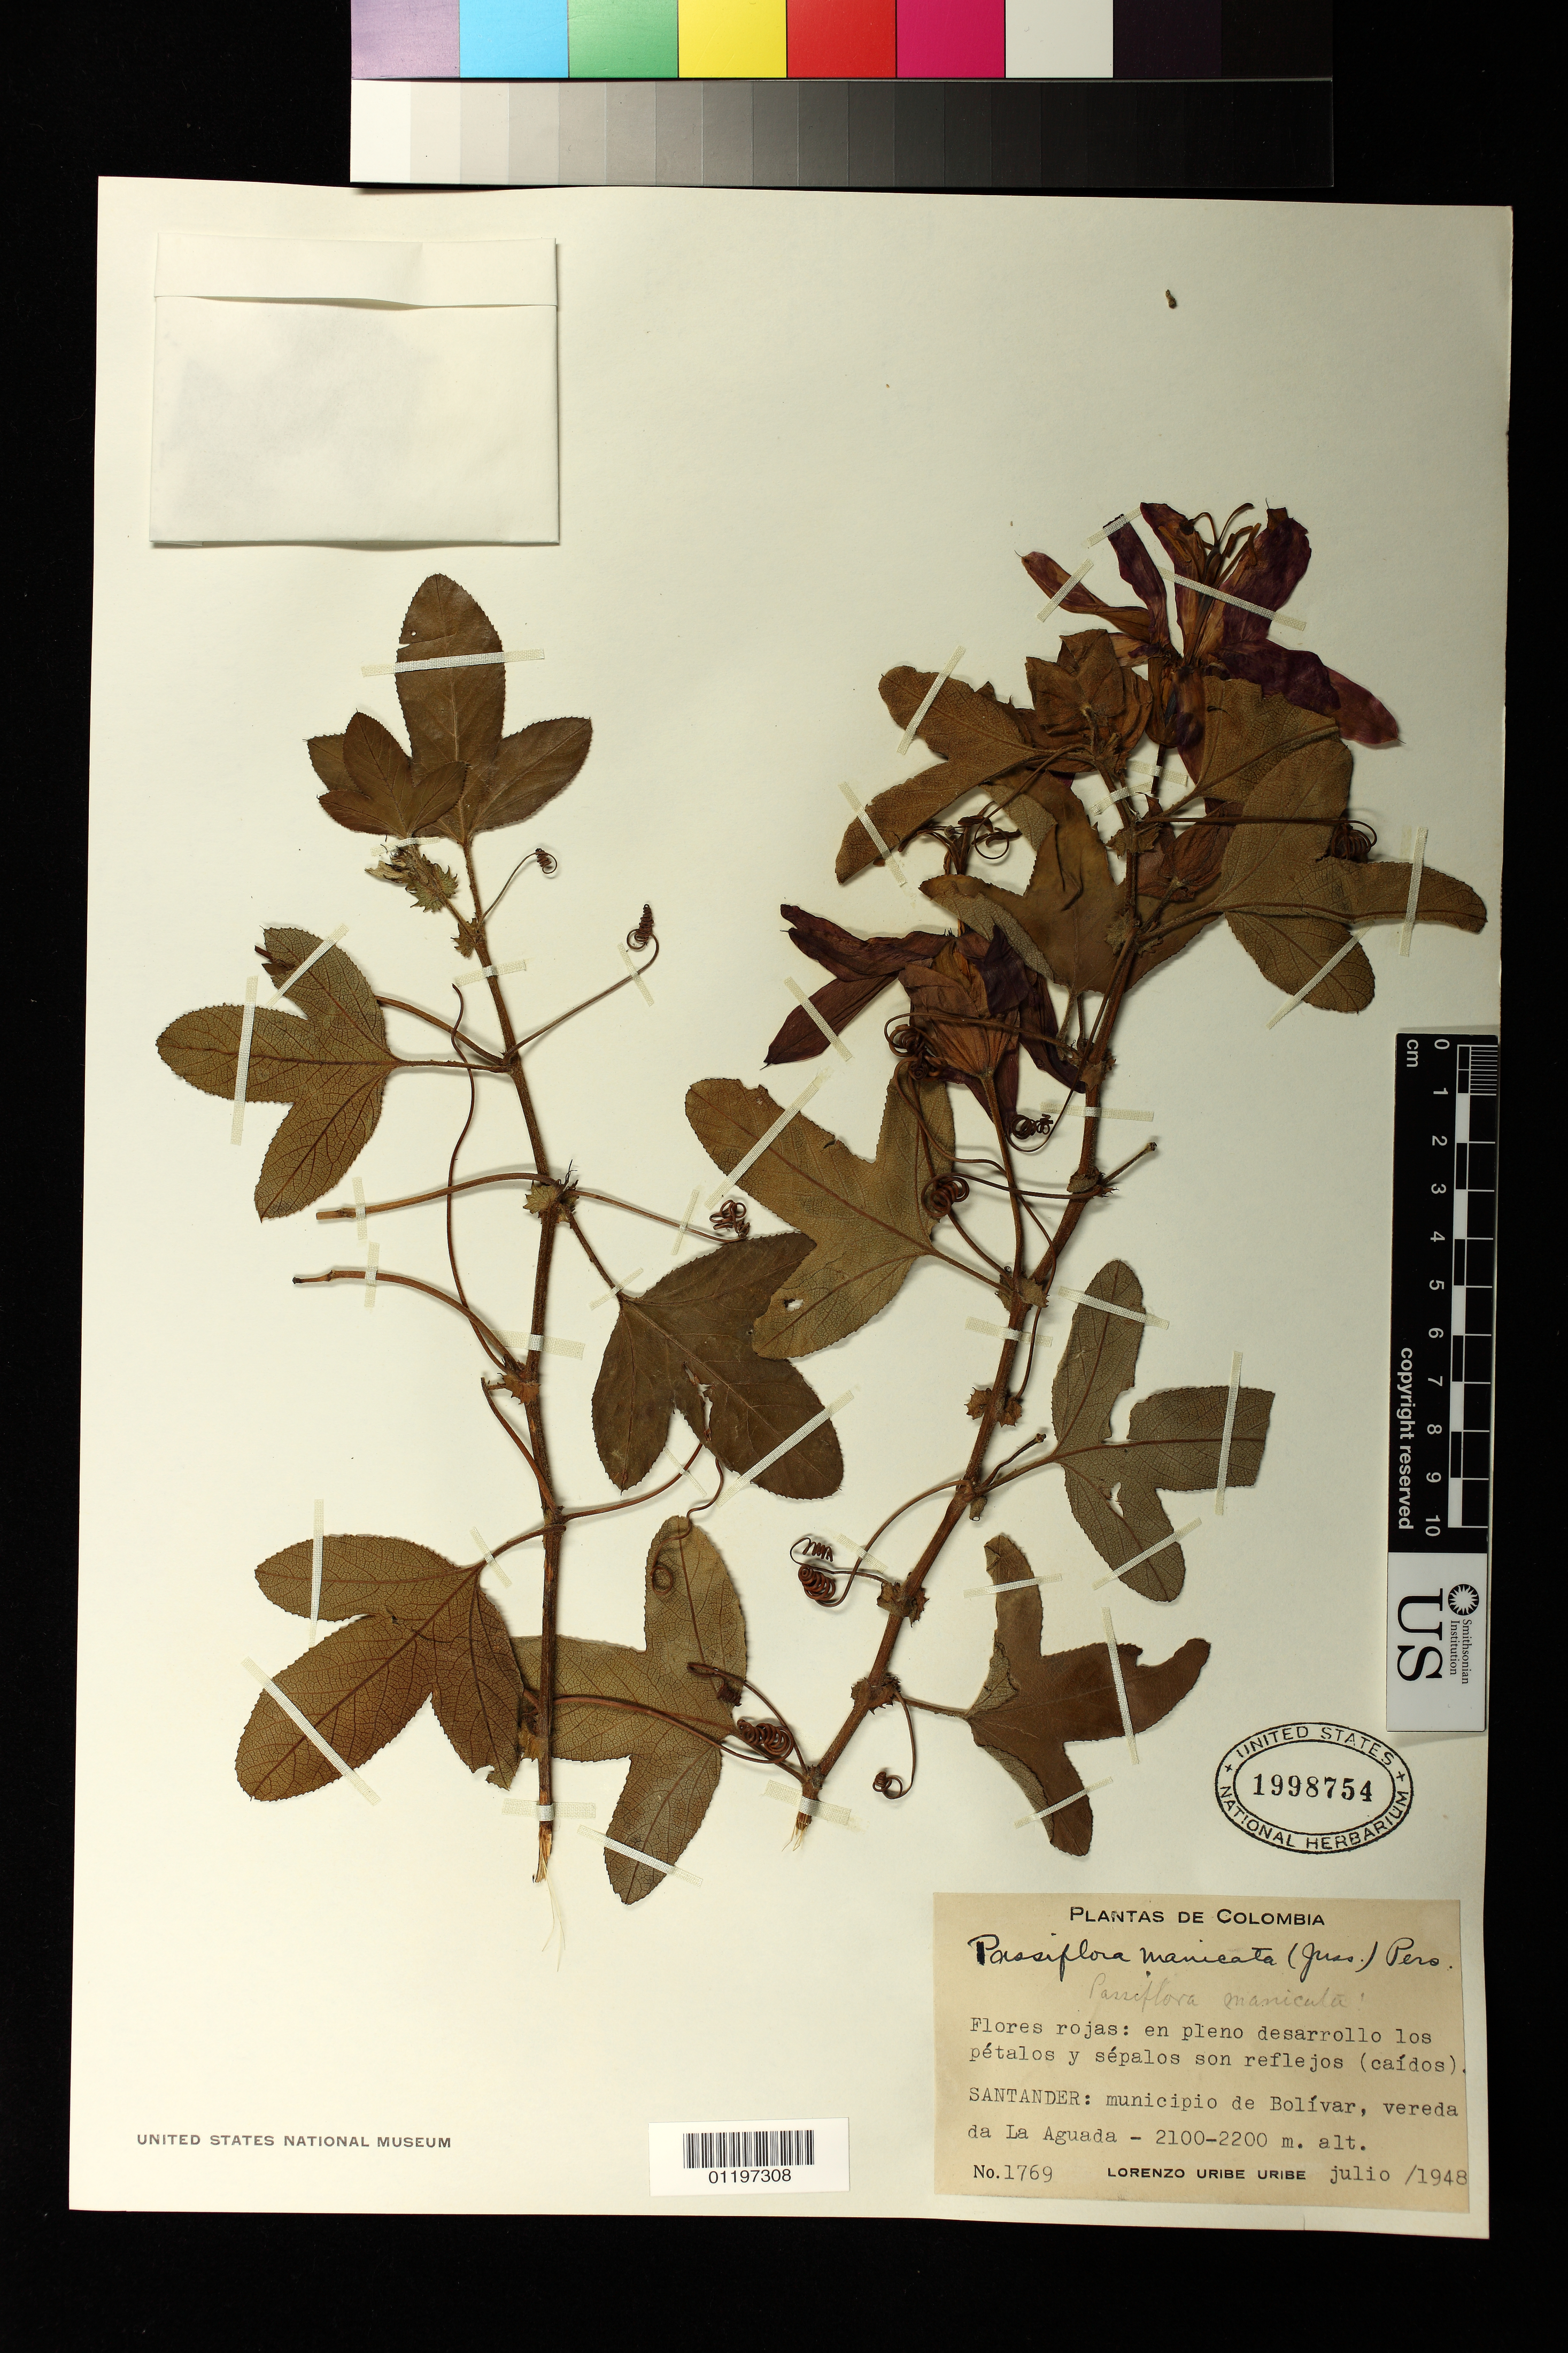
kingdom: Plantae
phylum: Tracheophyta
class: Magnoliopsida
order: Malpighiales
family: Passifloraceae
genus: Passiflora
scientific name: Passiflora manicata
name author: (Juss.) Pers.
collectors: L. Uribe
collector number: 1769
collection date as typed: jul 1948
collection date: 1948-07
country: Colombia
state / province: Santander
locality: Municipio de Bolivar, vereda da La Aguada.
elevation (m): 2100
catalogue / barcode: US 1998754